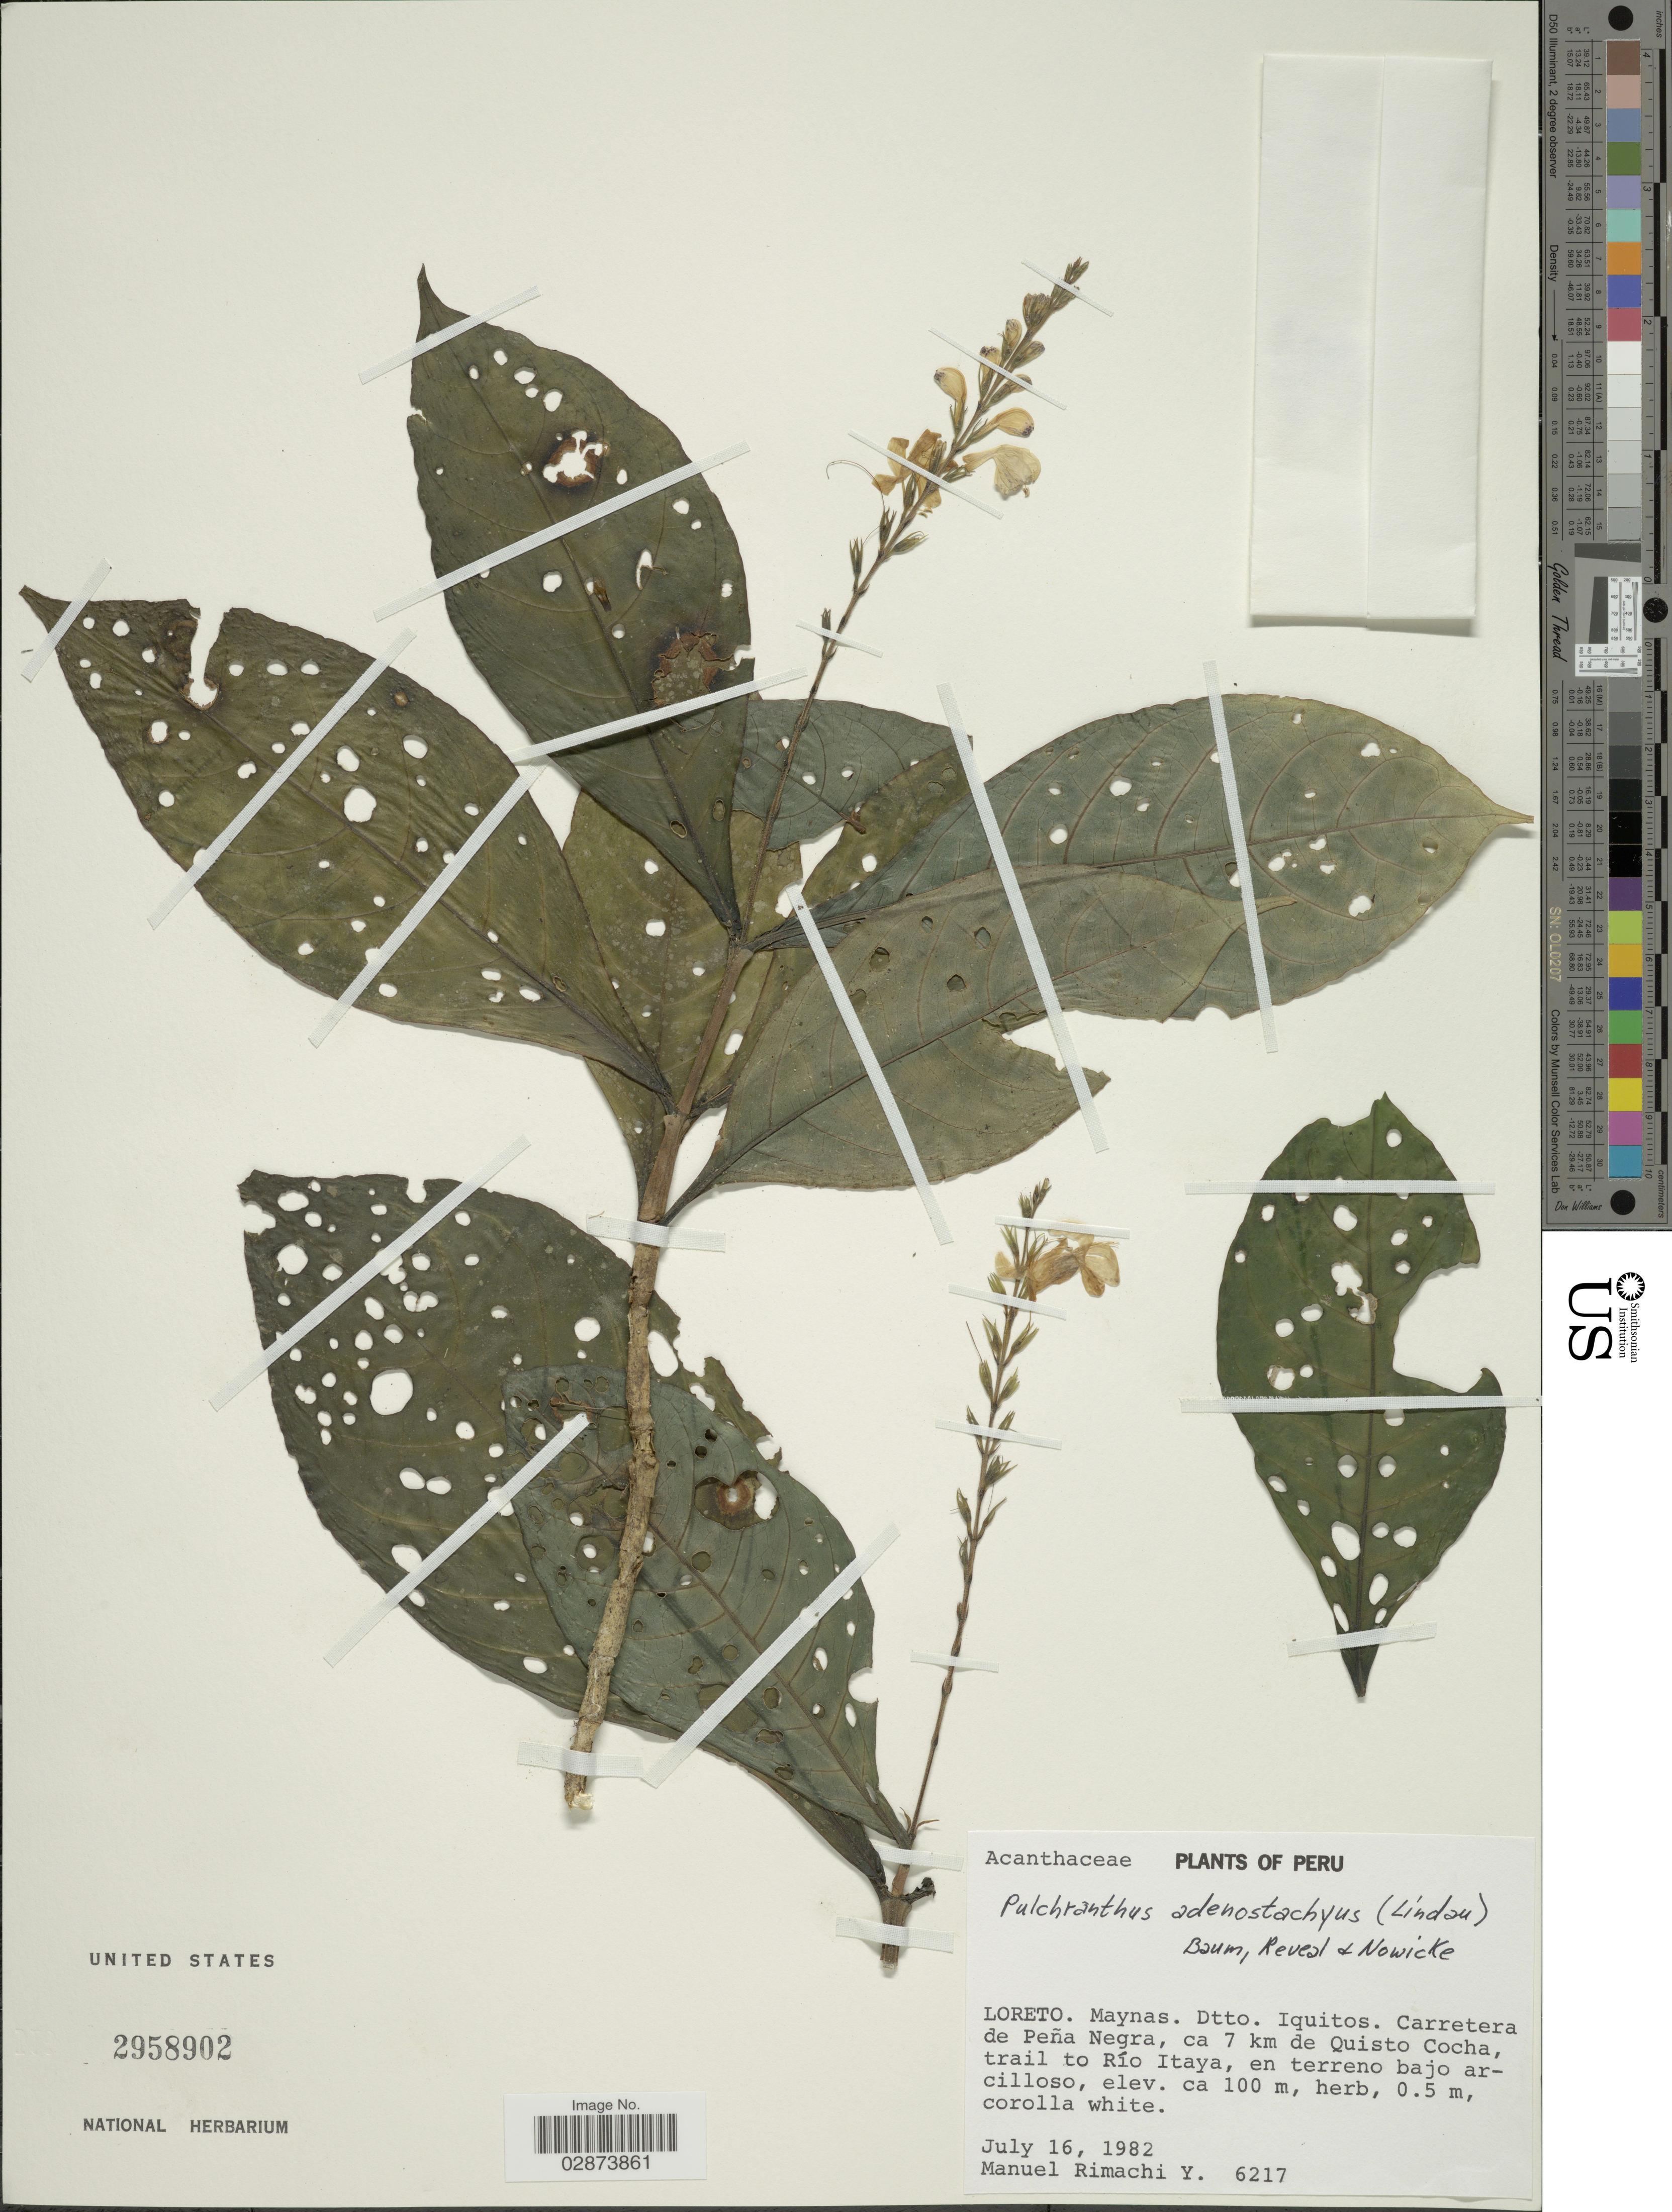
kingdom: Plantae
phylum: Tracheophyta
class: Magnoliopsida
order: Lamiales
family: Acanthaceae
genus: Pulchranthus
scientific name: Pulchranthus adenostachyus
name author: (Lindau) V.M. Baum et al.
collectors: M. Rimachi Y.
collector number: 6217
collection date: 1982-07-16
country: Peru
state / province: Loreto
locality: Maynas. Dtto. Iquitos. Carretera de Peña Negra, ca 7 km de Quisto Cocha, trail to Río Itaya, en terreno bajo arcilloso.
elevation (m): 100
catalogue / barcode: US 2958902